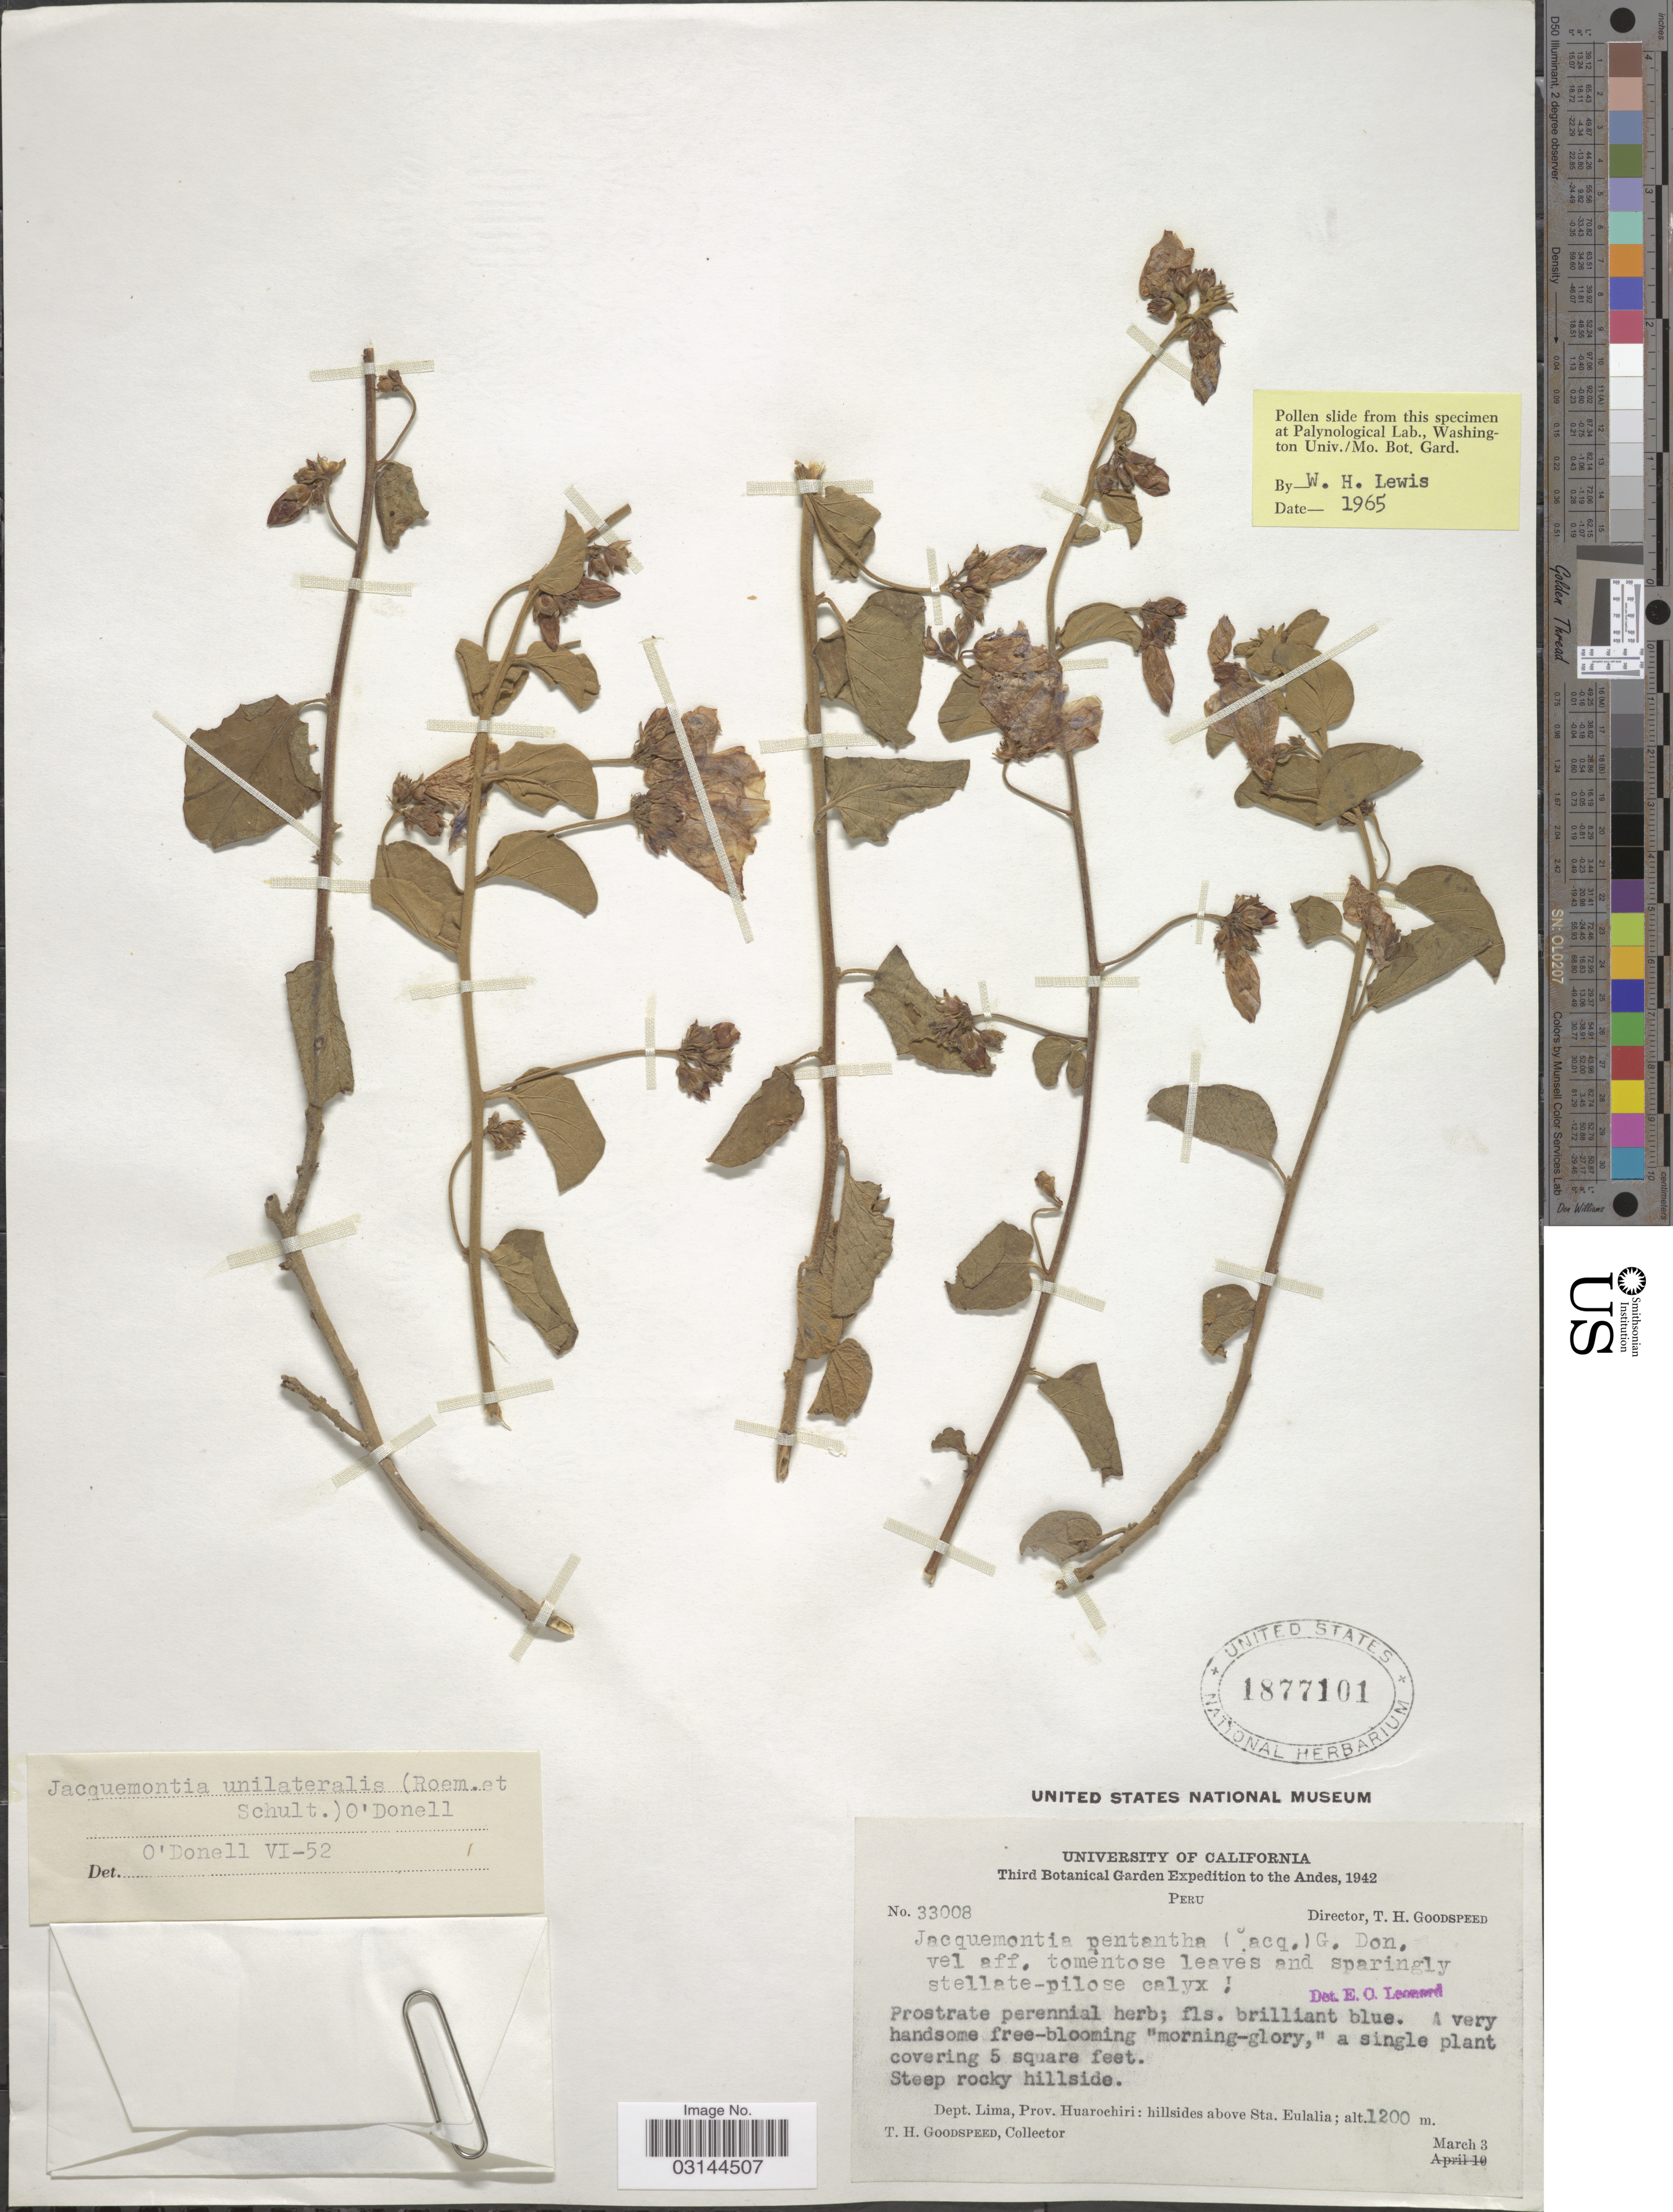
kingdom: Plantae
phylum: Tracheophyta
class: Magnoliopsida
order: Solanales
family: Convolvulaceae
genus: Jacquemontia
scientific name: Jacquemontia unilateralis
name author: (Roem. & Schult.) O'Donell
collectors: T. Goodspeed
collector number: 33008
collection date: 1942-03-03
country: Peru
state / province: Lima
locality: Andes. Dept. Lima, Prov. Huarochiri: hillside above Sta. Eulalia.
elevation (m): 1200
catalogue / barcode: US 1877101